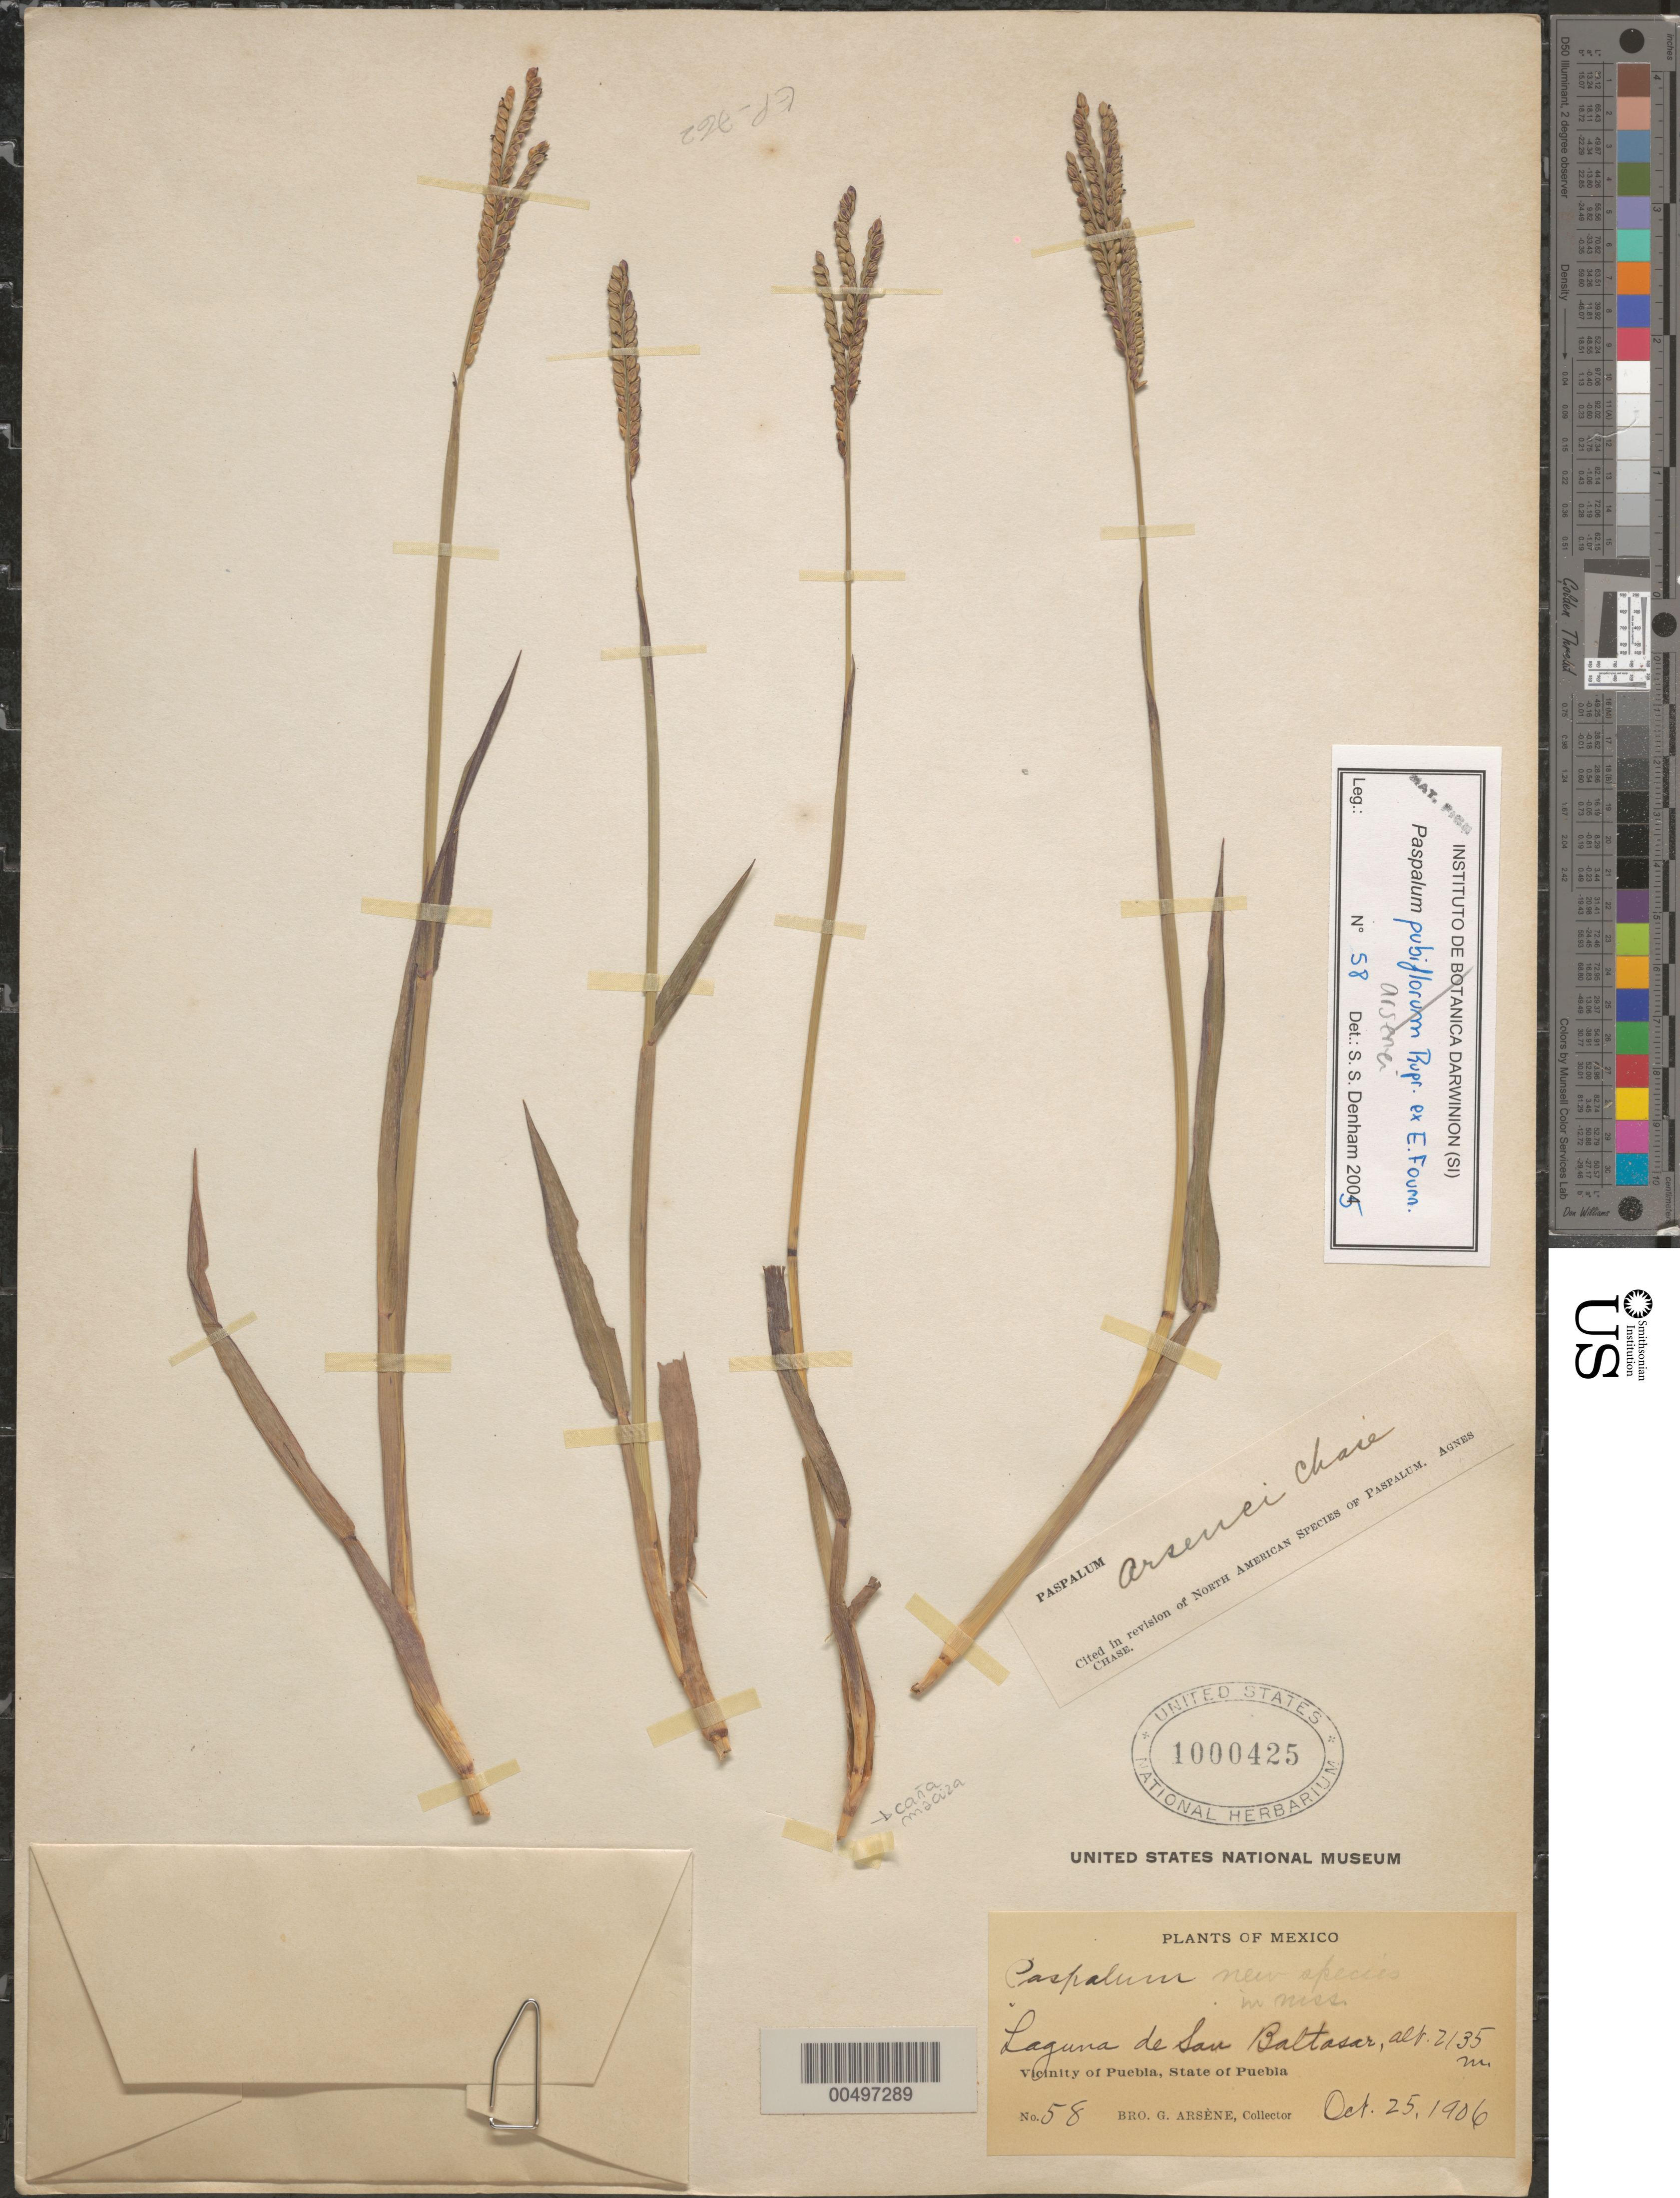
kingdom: Plantae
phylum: Tracheophyta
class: Liliopsida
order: Poales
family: Poaceae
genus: Paspalum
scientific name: Paspalum arsenei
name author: Chase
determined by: Chase, [M.] Agnes, (US)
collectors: Bro. G. Arsène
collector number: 58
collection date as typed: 25 Oct 1906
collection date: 1906-10-25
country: Mexico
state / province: Puebla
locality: Laguna de San Baltasar, vicinity of Puebla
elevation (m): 2135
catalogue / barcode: US 1000425